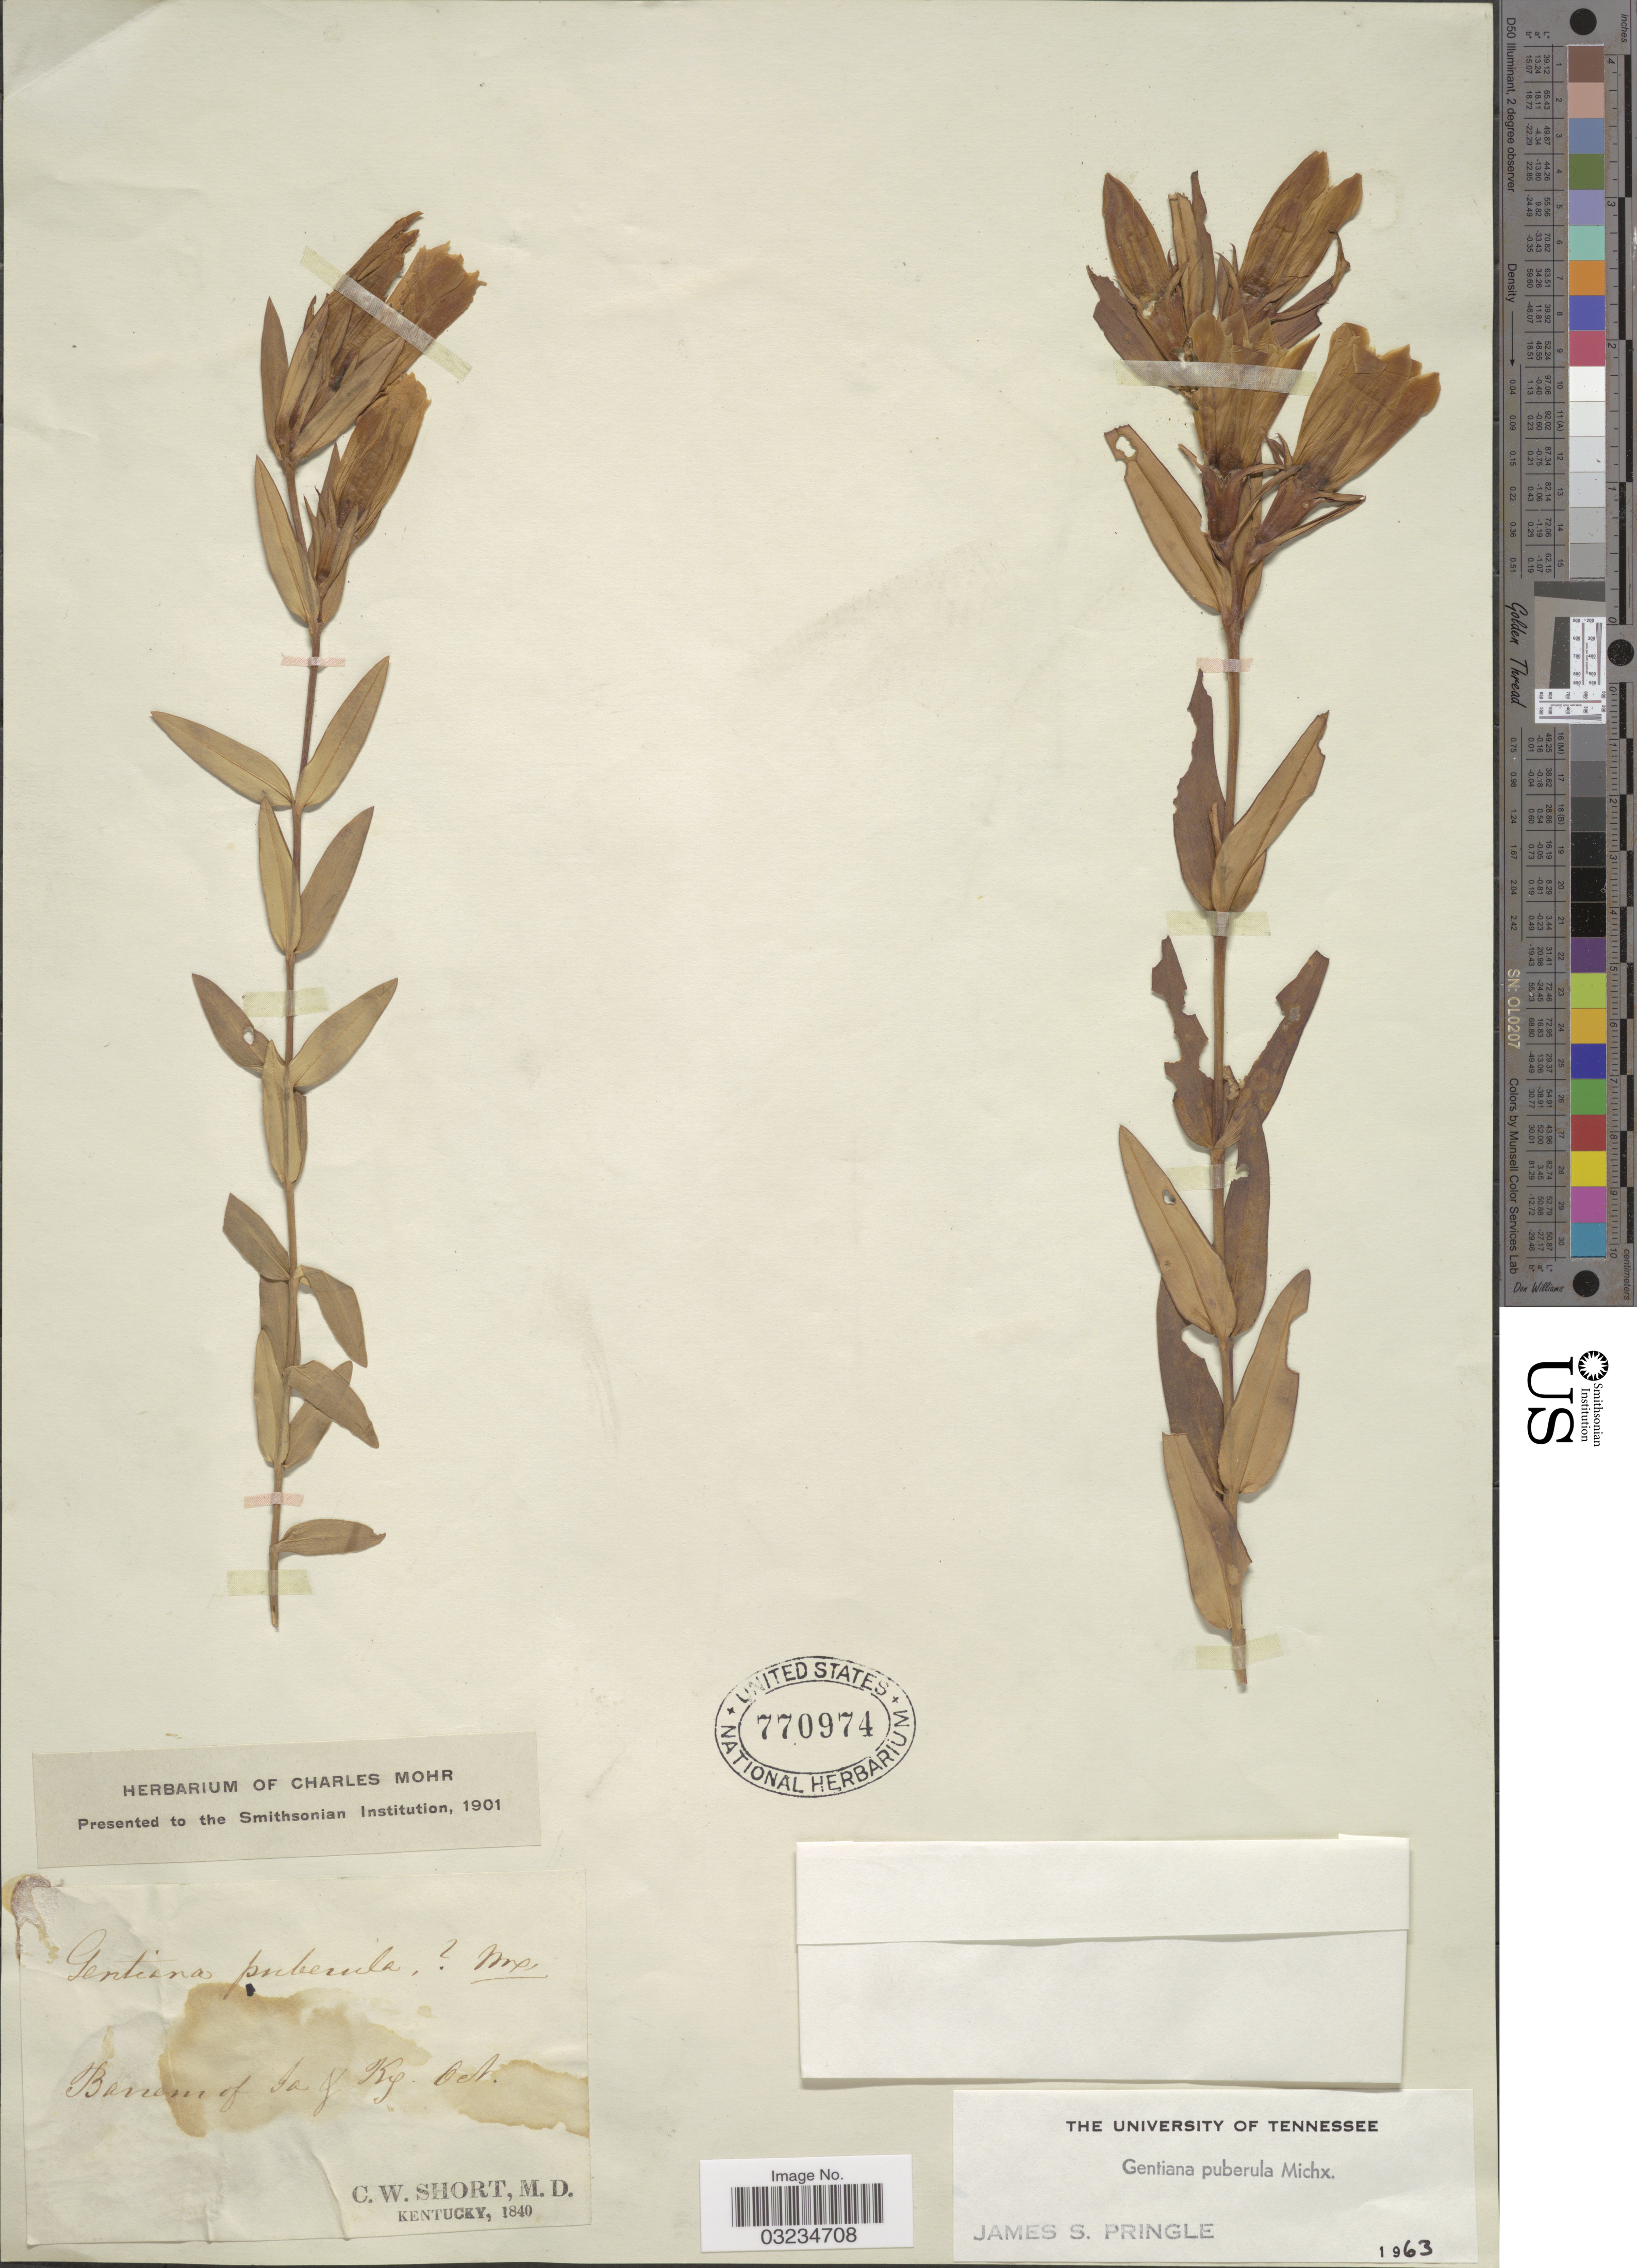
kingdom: Plantae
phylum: Tracheophyta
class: Magnoliopsida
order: Gentianales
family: Gentianaceae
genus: Gentiana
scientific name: Gentiana puberula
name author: Michx.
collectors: C. W. Short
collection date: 1840-10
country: United States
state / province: Kentucky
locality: Barrens of Ia & Ky.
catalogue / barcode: US 770974